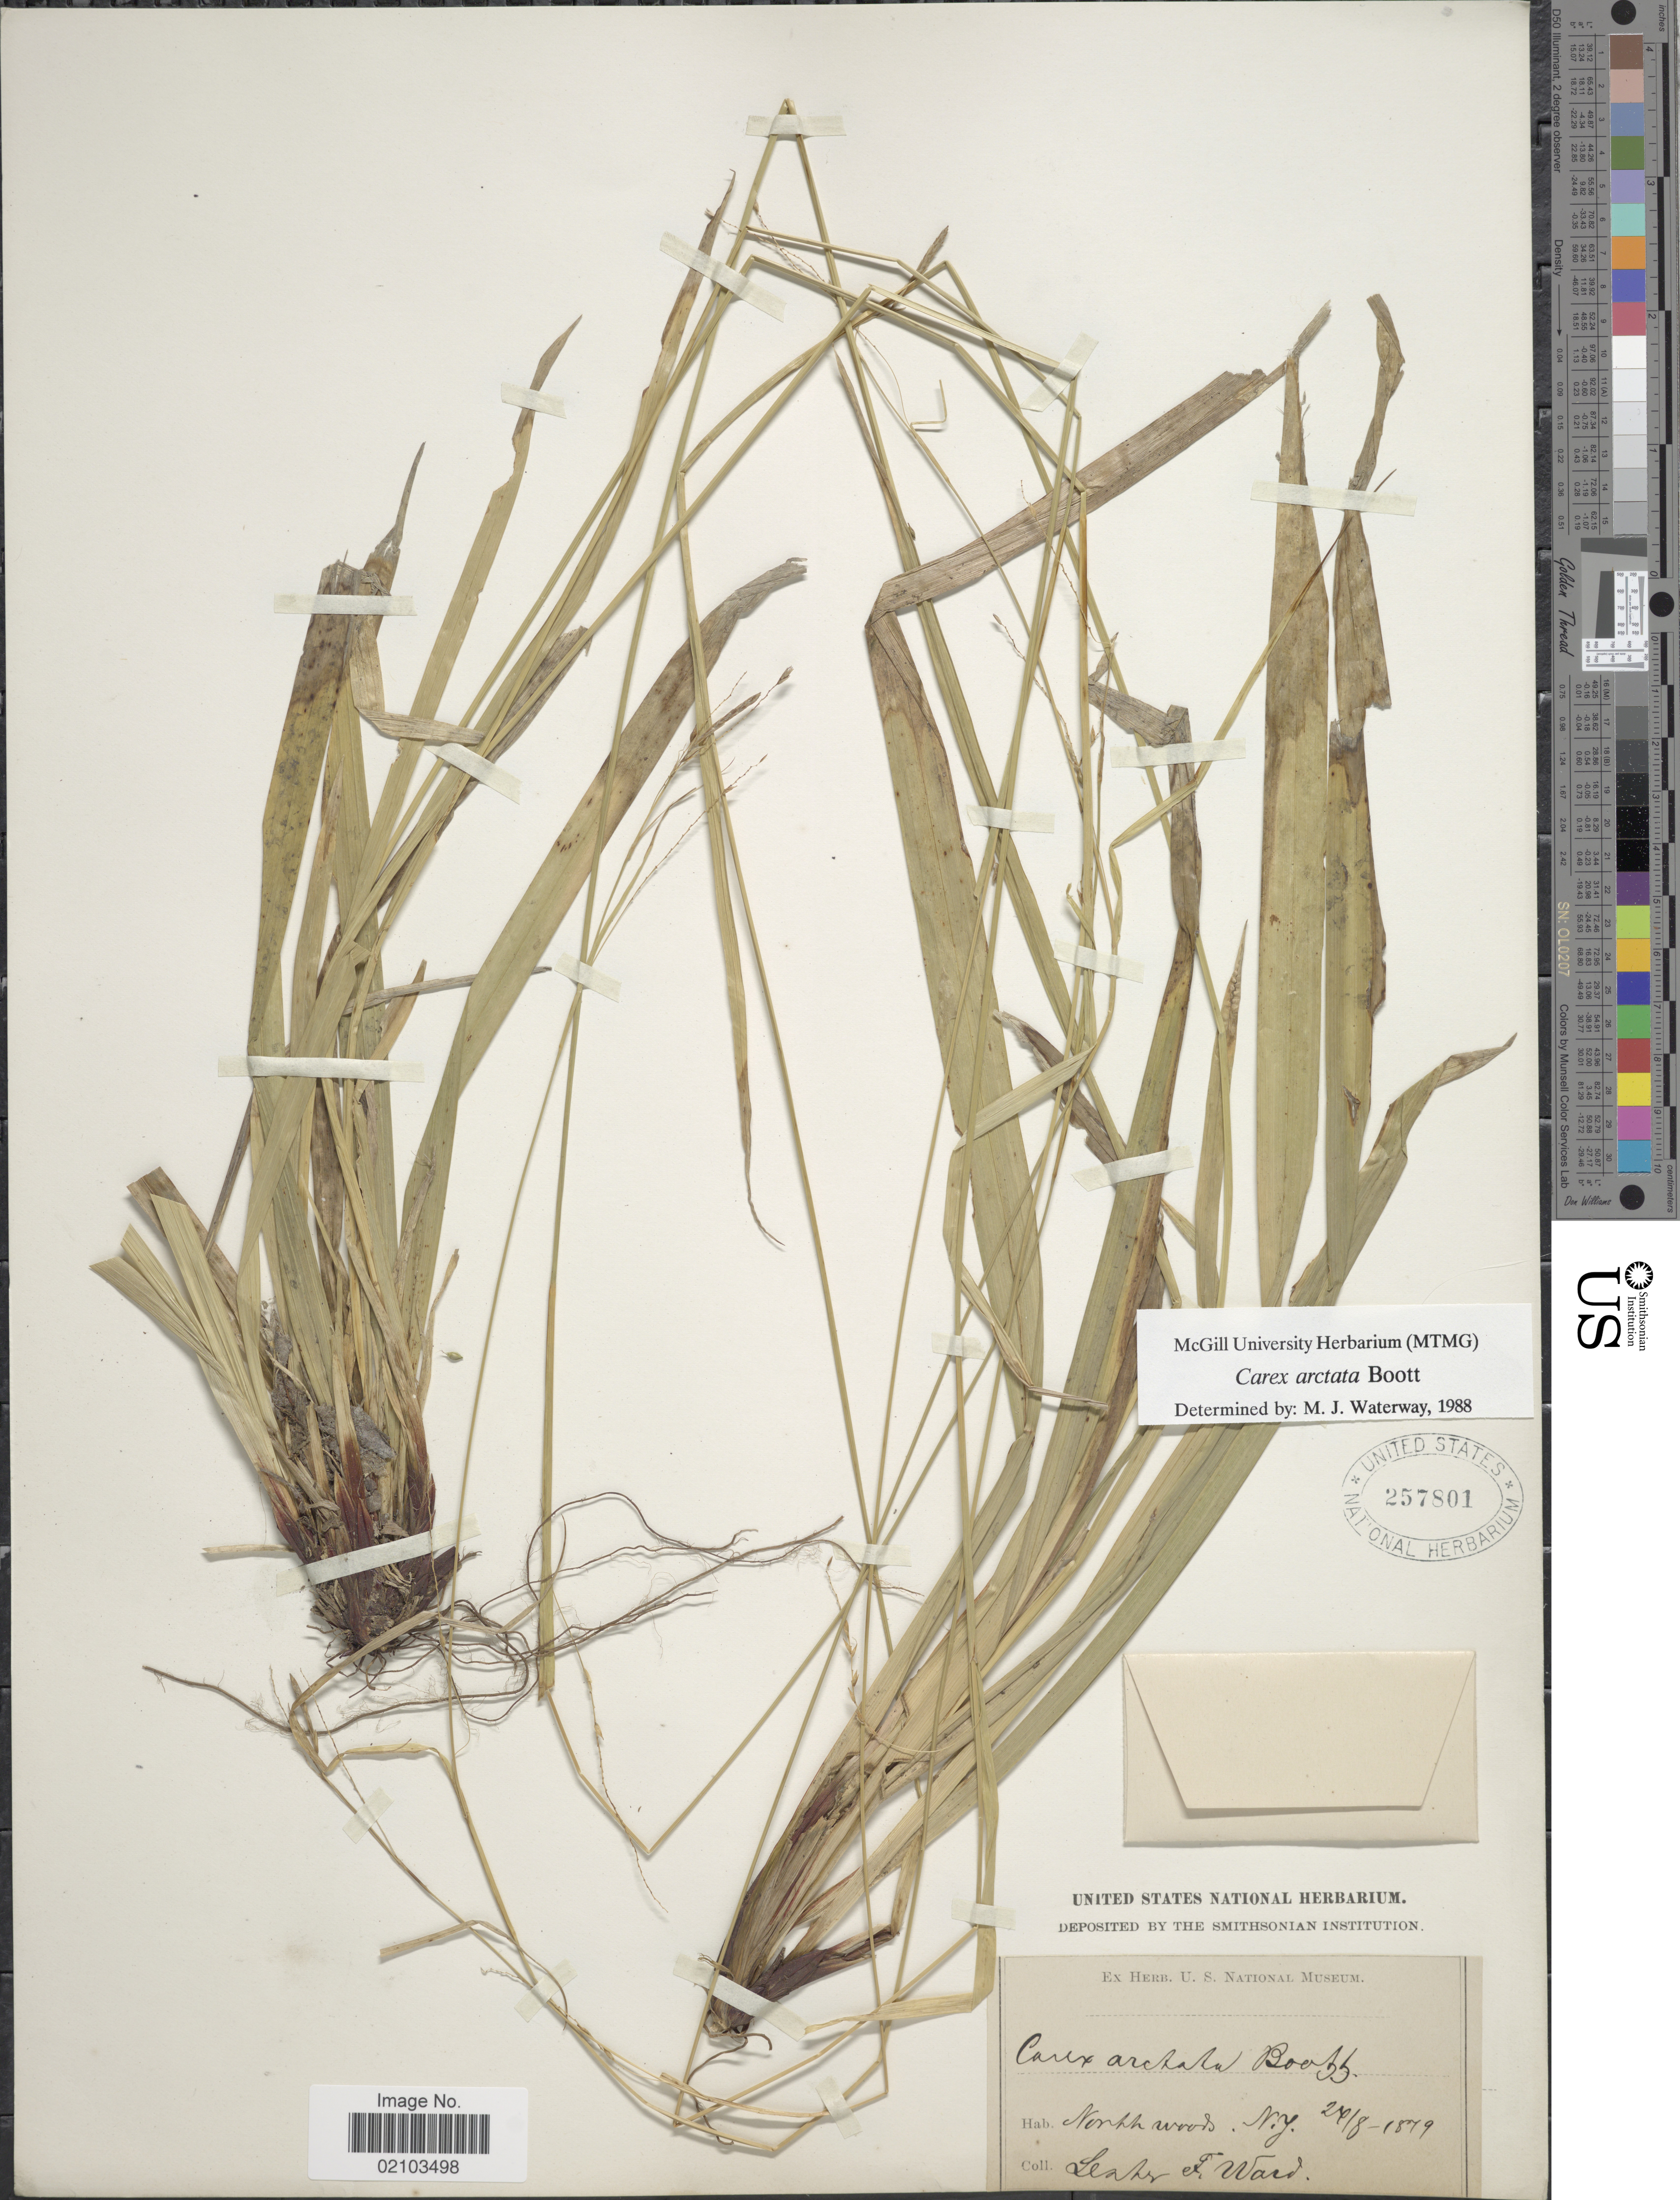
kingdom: Plantae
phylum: Tracheophyta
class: Liliopsida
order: Poales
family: Cyperaceae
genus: Carex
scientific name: Carex arctata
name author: Boott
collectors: L. F. Ward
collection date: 1879-08-24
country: United States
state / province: New York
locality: North woods.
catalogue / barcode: US 257801